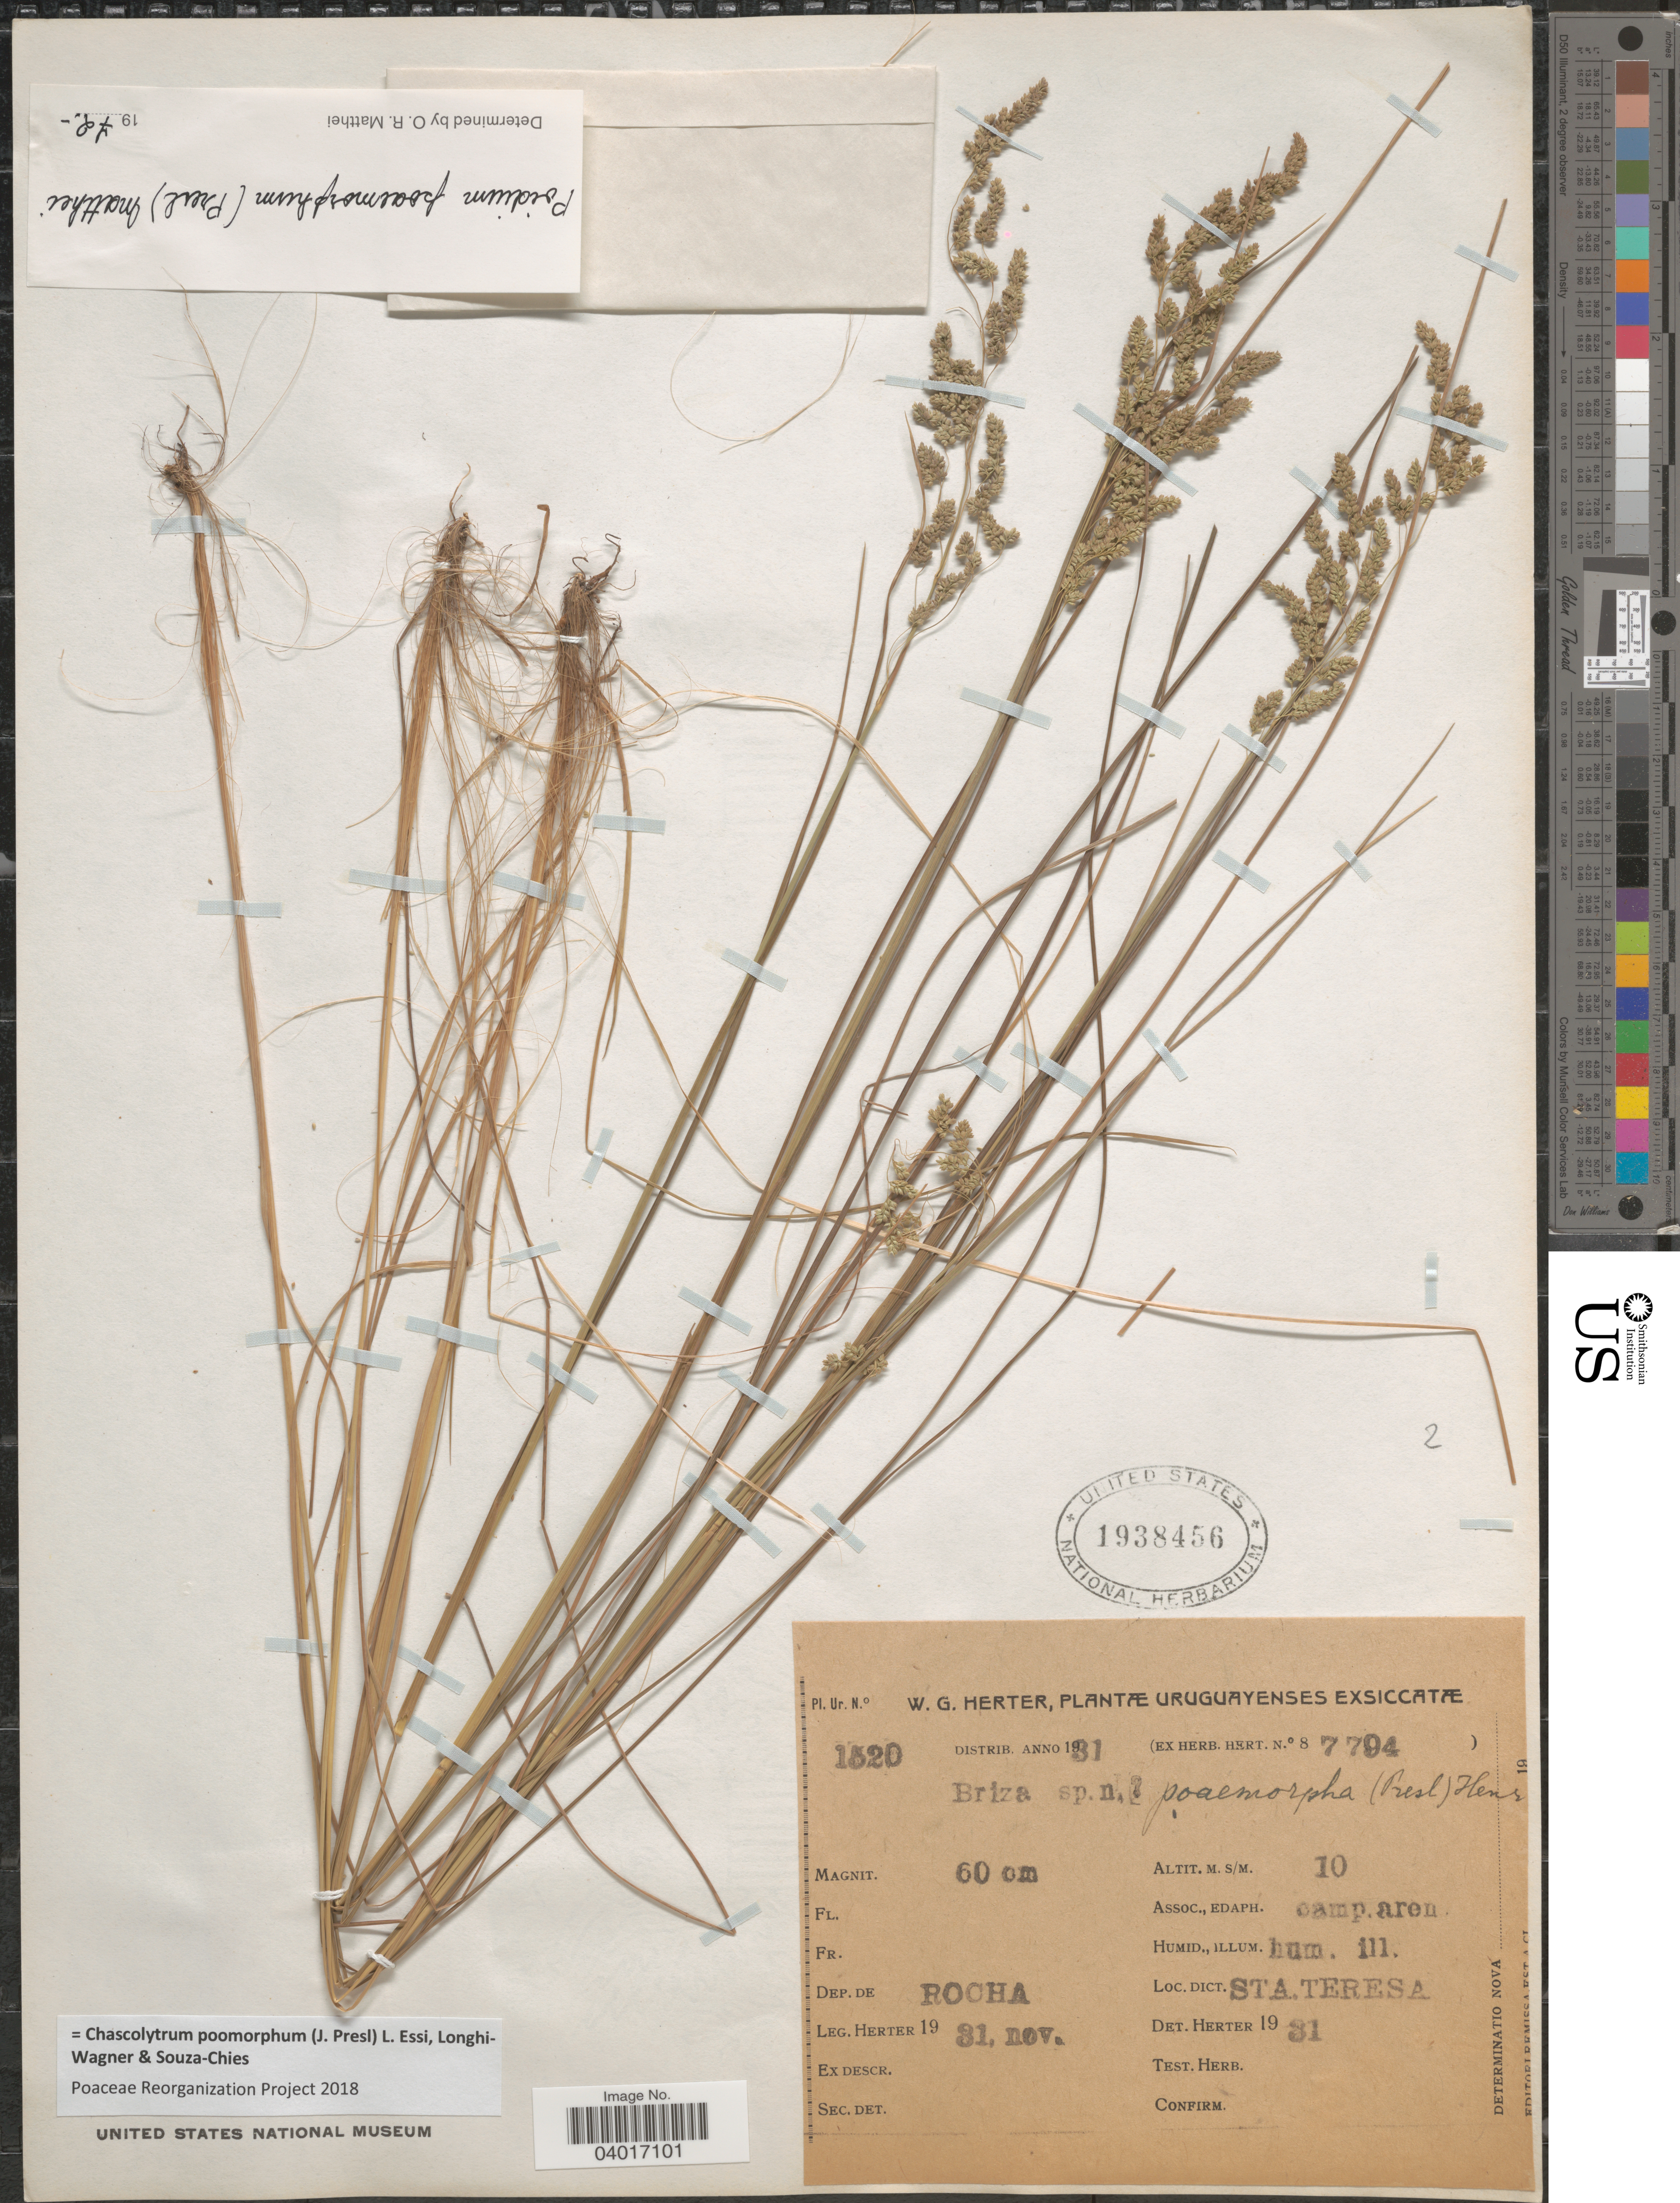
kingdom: Plantae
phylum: Tracheophyta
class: Liliopsida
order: Poales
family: Poaceae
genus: Chascolytrum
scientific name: Chascolytrum poomorphum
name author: (J. Presl) L. Essi et al.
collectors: W. G. Herter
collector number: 1520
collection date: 1931-11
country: Uruguay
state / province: Rocha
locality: Dep. de Rocha. Dict. Sta. Teresa.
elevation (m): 10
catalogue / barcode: US 1938456